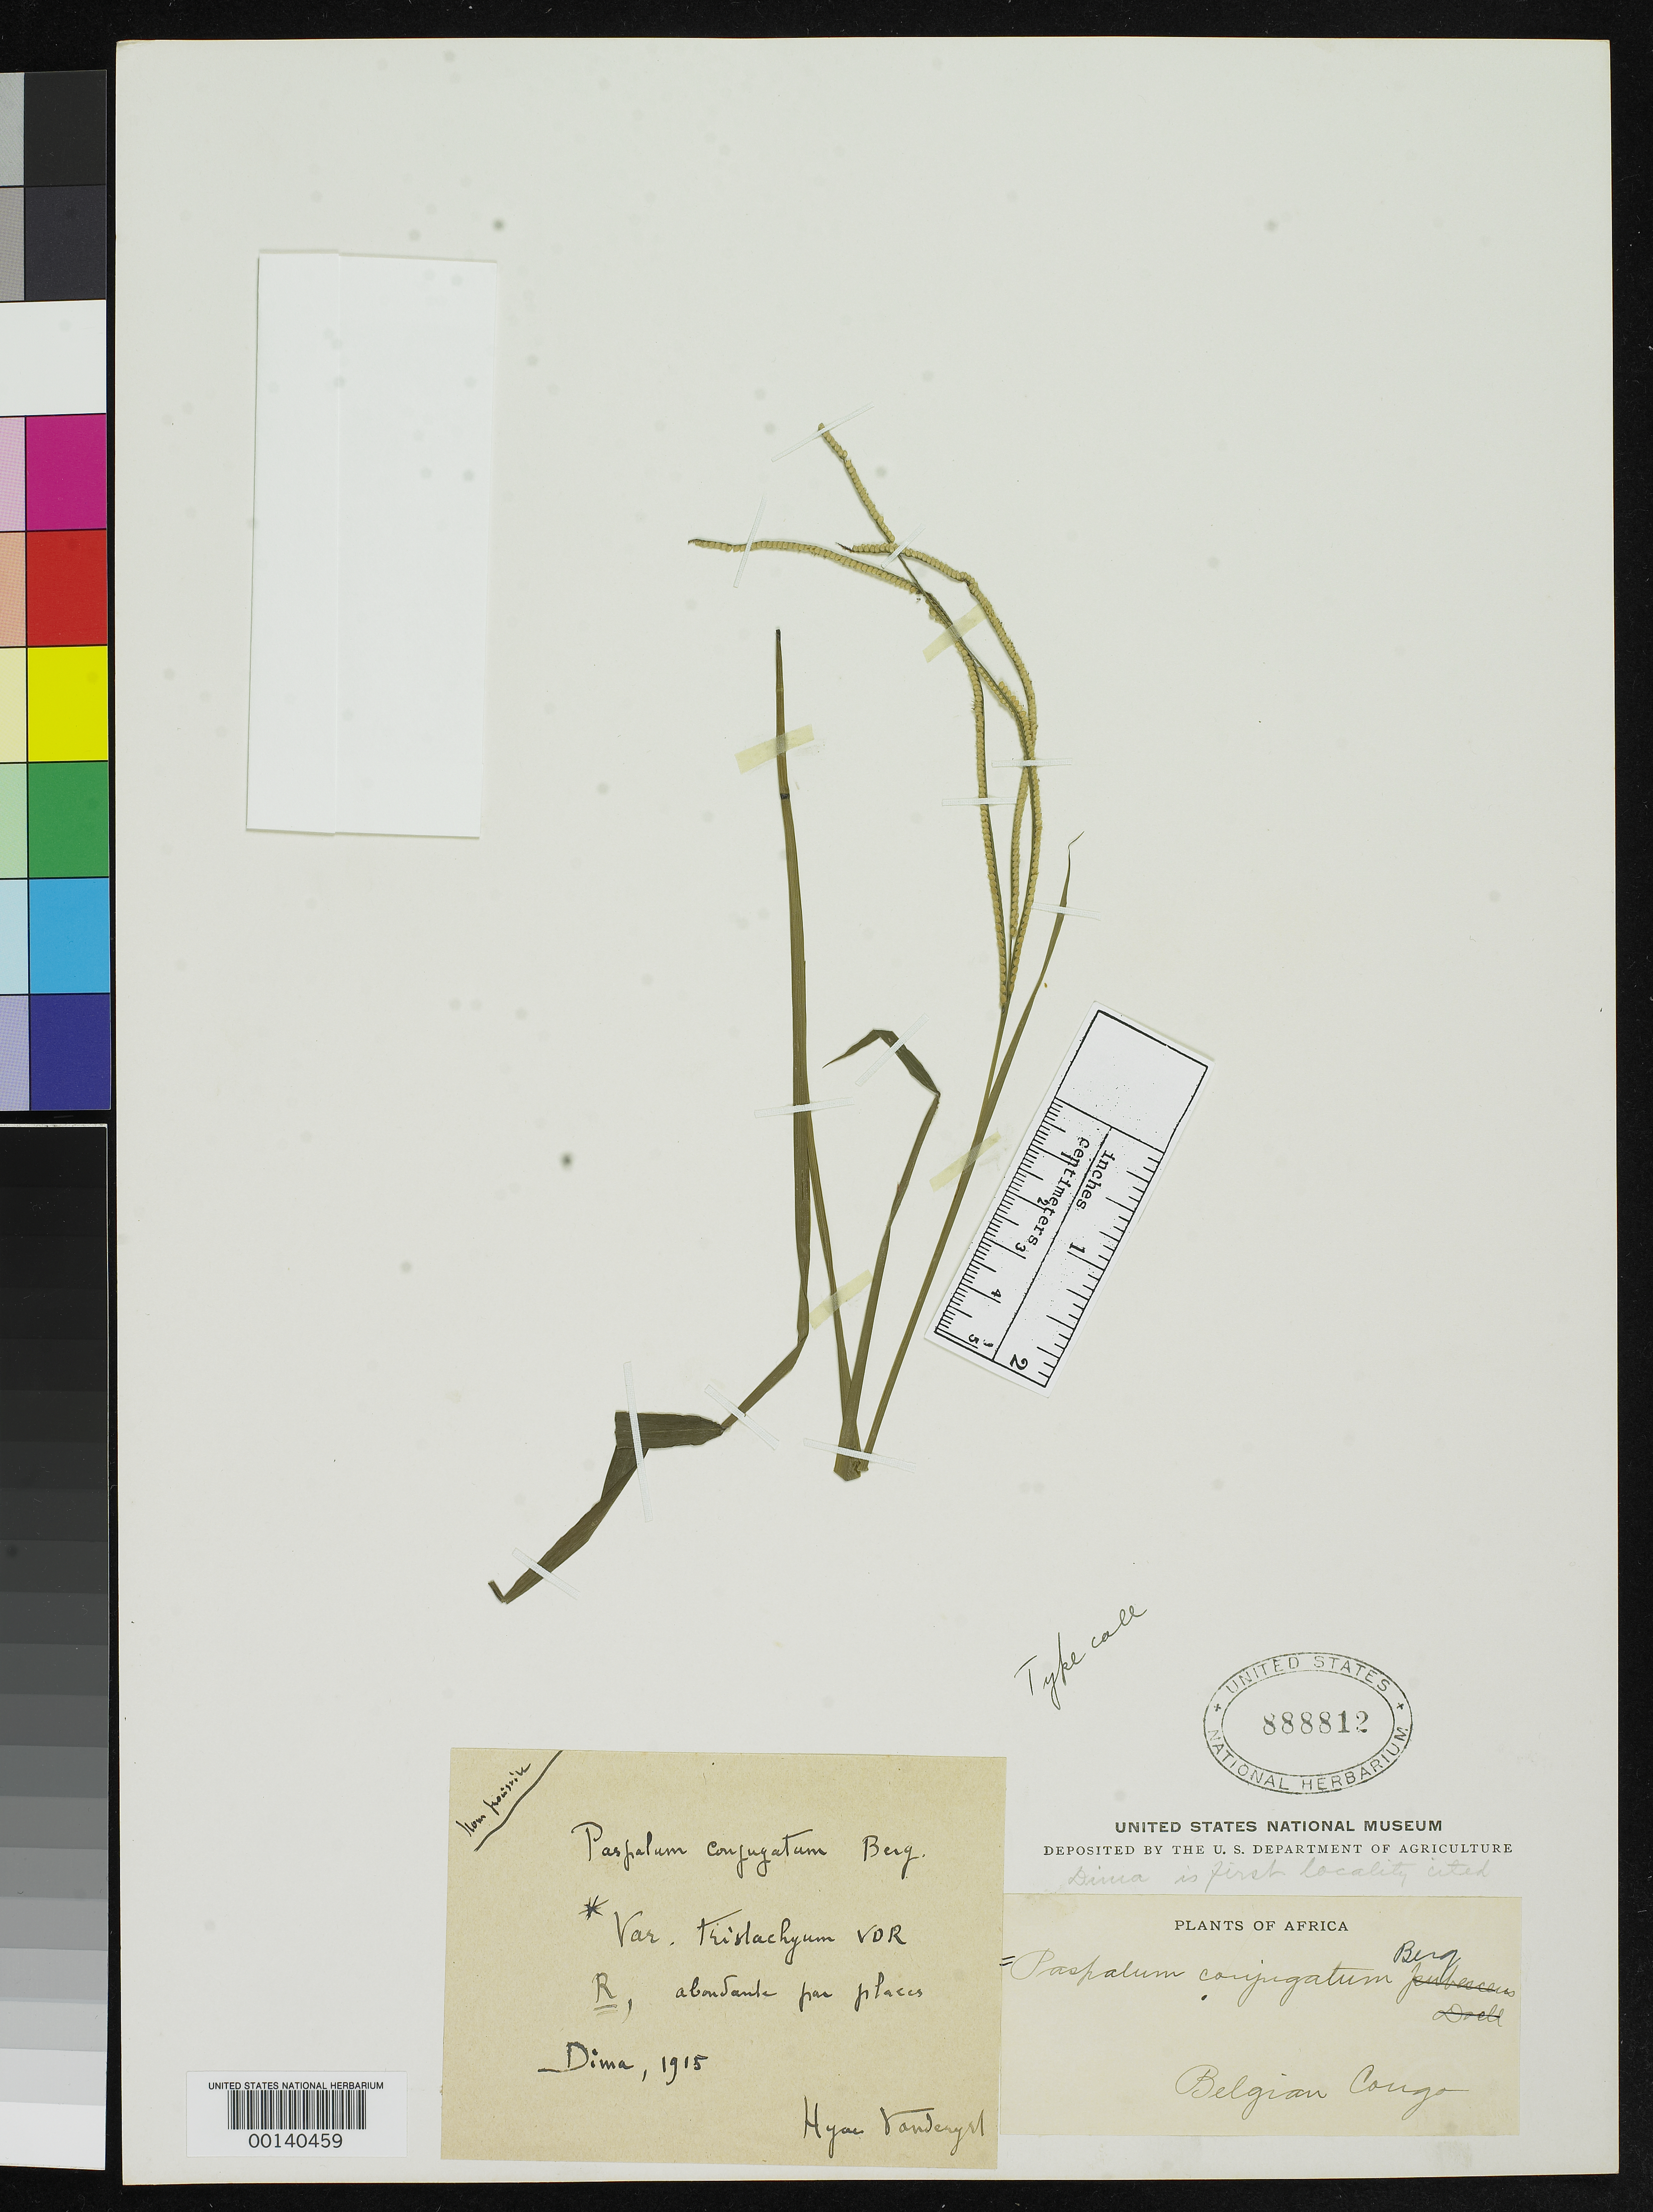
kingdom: Plantae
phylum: Tracheophyta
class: Liliopsida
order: Poales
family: Poaceae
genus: Paspalum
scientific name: Paspalum conjugatum var. tristachyum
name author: Vanderyst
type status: Type Fragment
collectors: H. J. R. Vanderyst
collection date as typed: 1915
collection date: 1915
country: Congo, Democratic Republic of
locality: Dima.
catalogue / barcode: US 888812